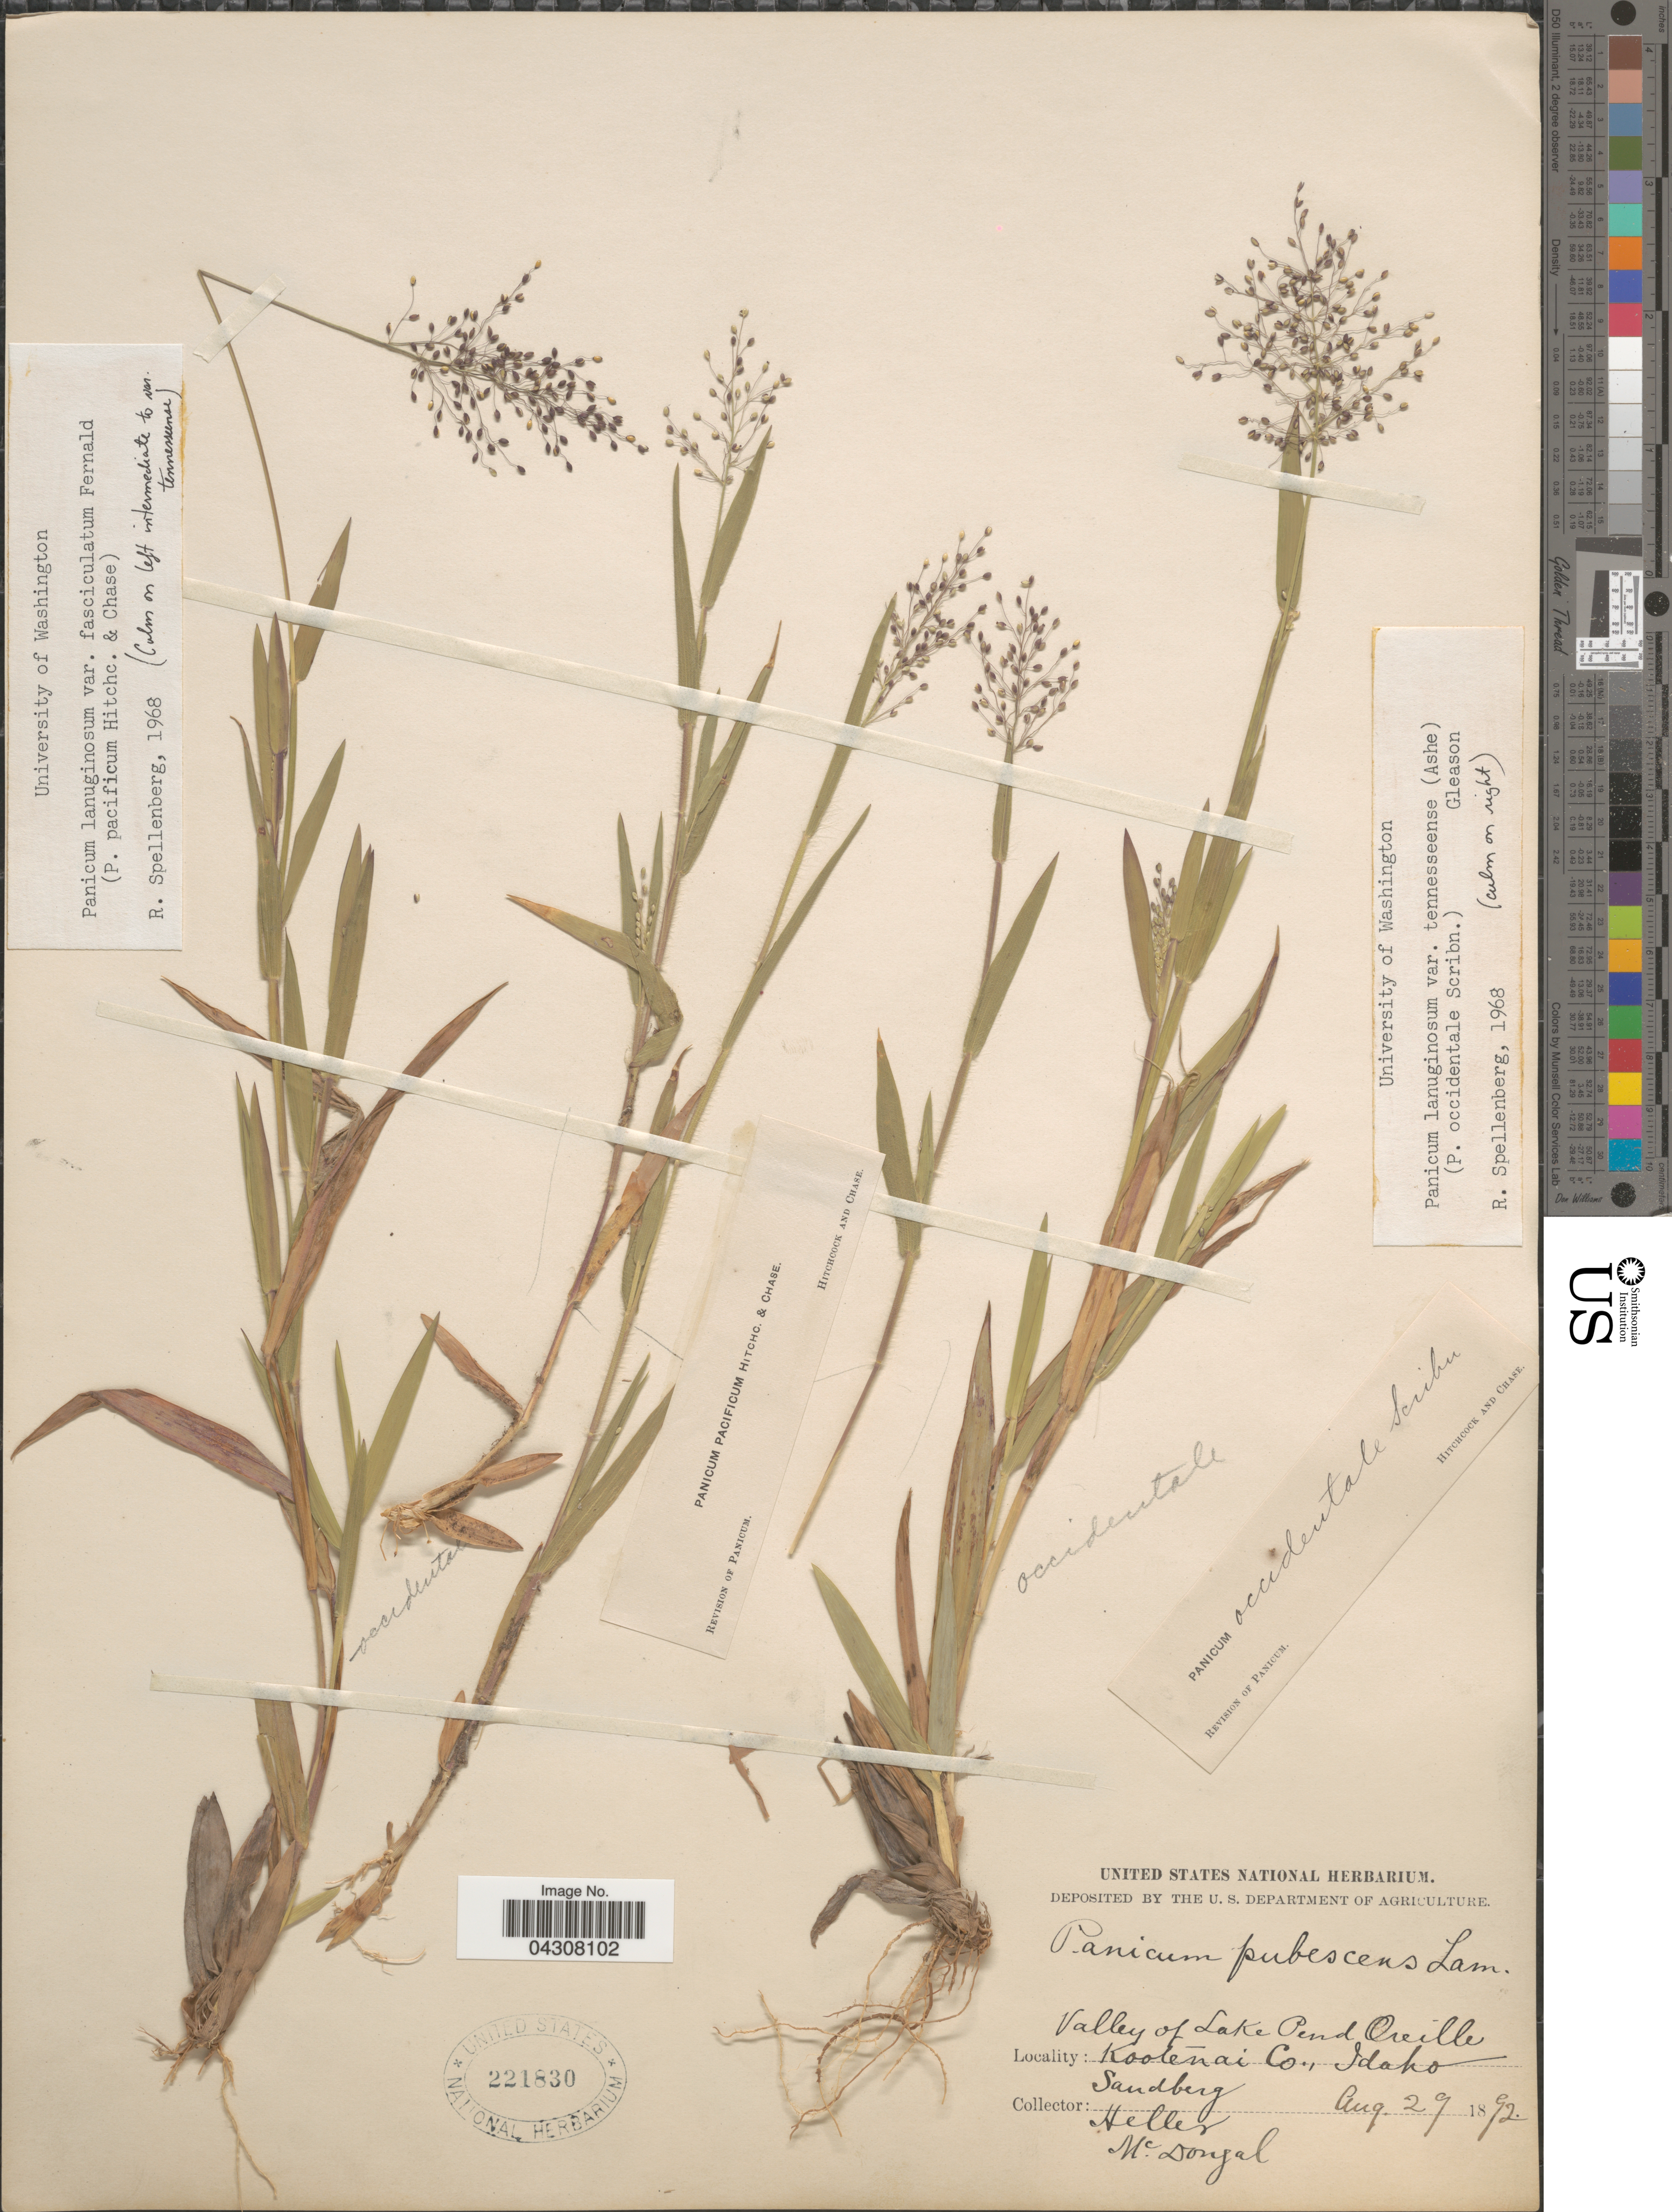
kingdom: Plantae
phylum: Tracheophyta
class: Liliopsida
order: Poales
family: Poaceae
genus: Dichanthelium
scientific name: Dichanthelium acuminatum var. acuminatum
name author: (Sw.) Gould & C.A. Clark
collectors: Sandberg, -- Heller & McDougal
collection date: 1892-08-29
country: United States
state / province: Idaho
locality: Valley of Lake Pend Oreille. Kootenai Co.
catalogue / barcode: US 221830